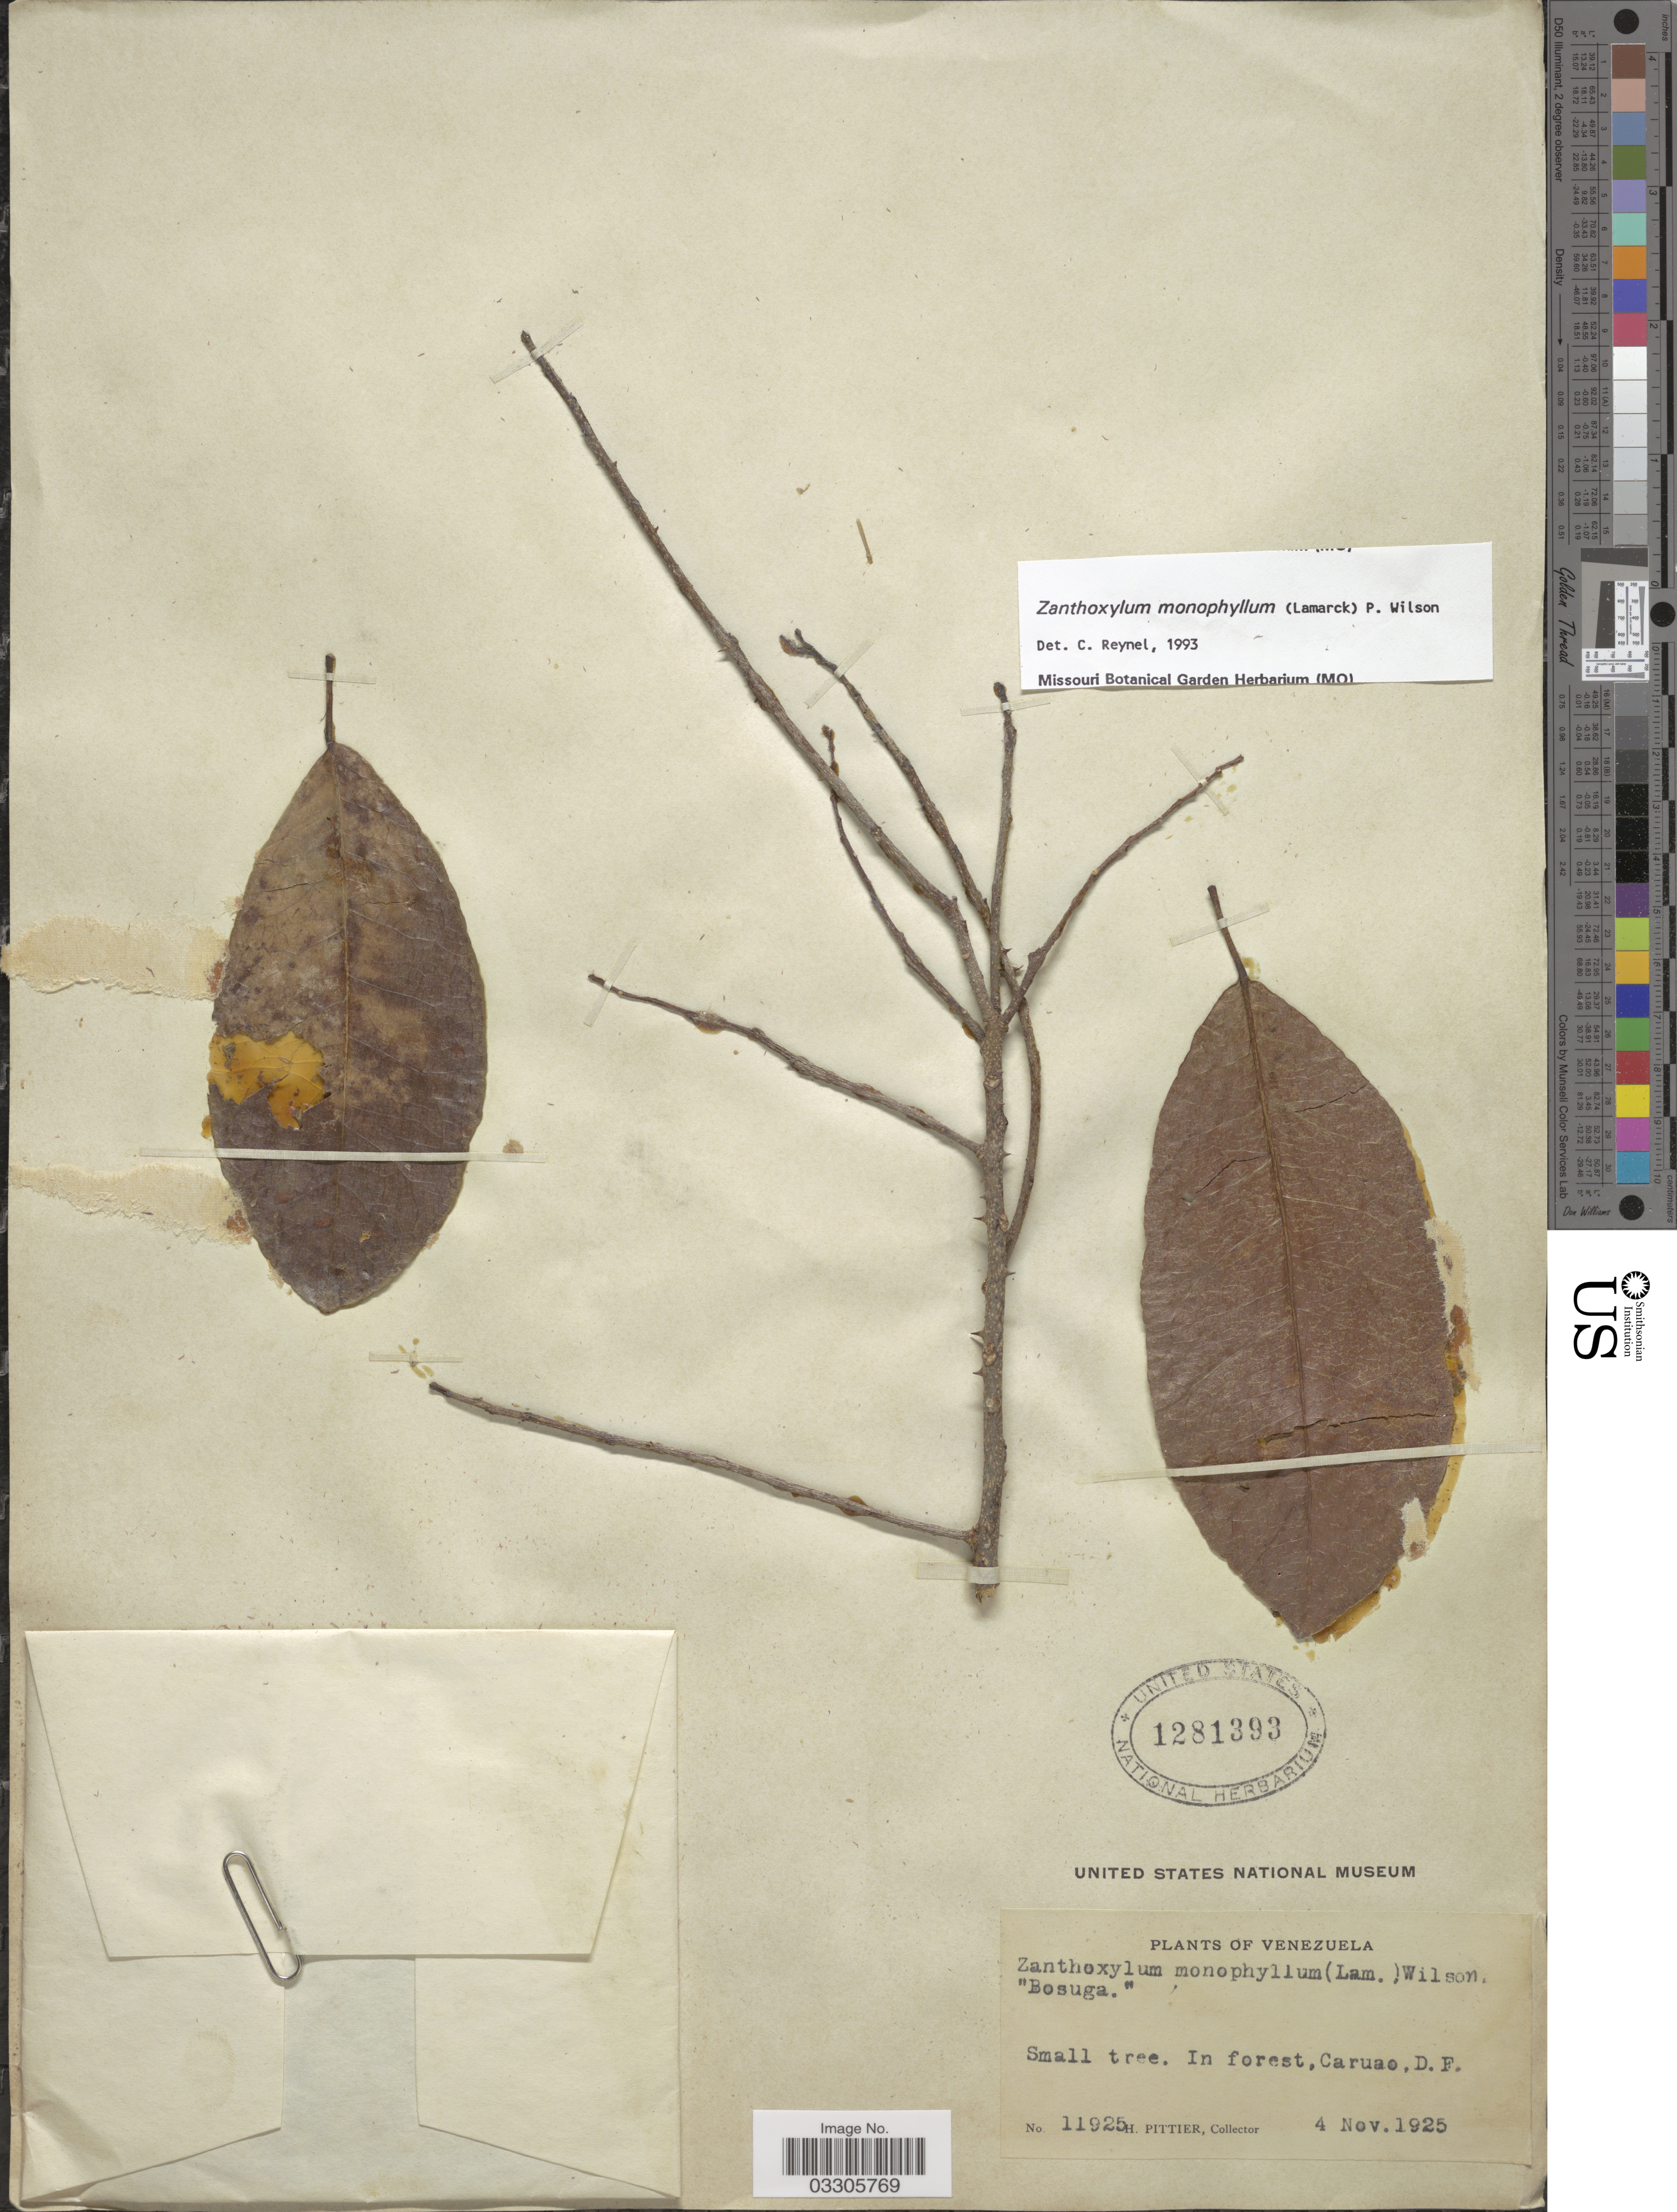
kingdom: Plantae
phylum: Tracheophyta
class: Magnoliopsida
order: Sapindales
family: Rutaceae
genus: Zanthoxylum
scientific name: Zanthoxylum monophyllum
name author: (Lam.) P. Wilson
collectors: H. F. Pittier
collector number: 11925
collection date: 1925-11-04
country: Venezuela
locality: In forest, Caruao, D.F.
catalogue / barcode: US 1281393